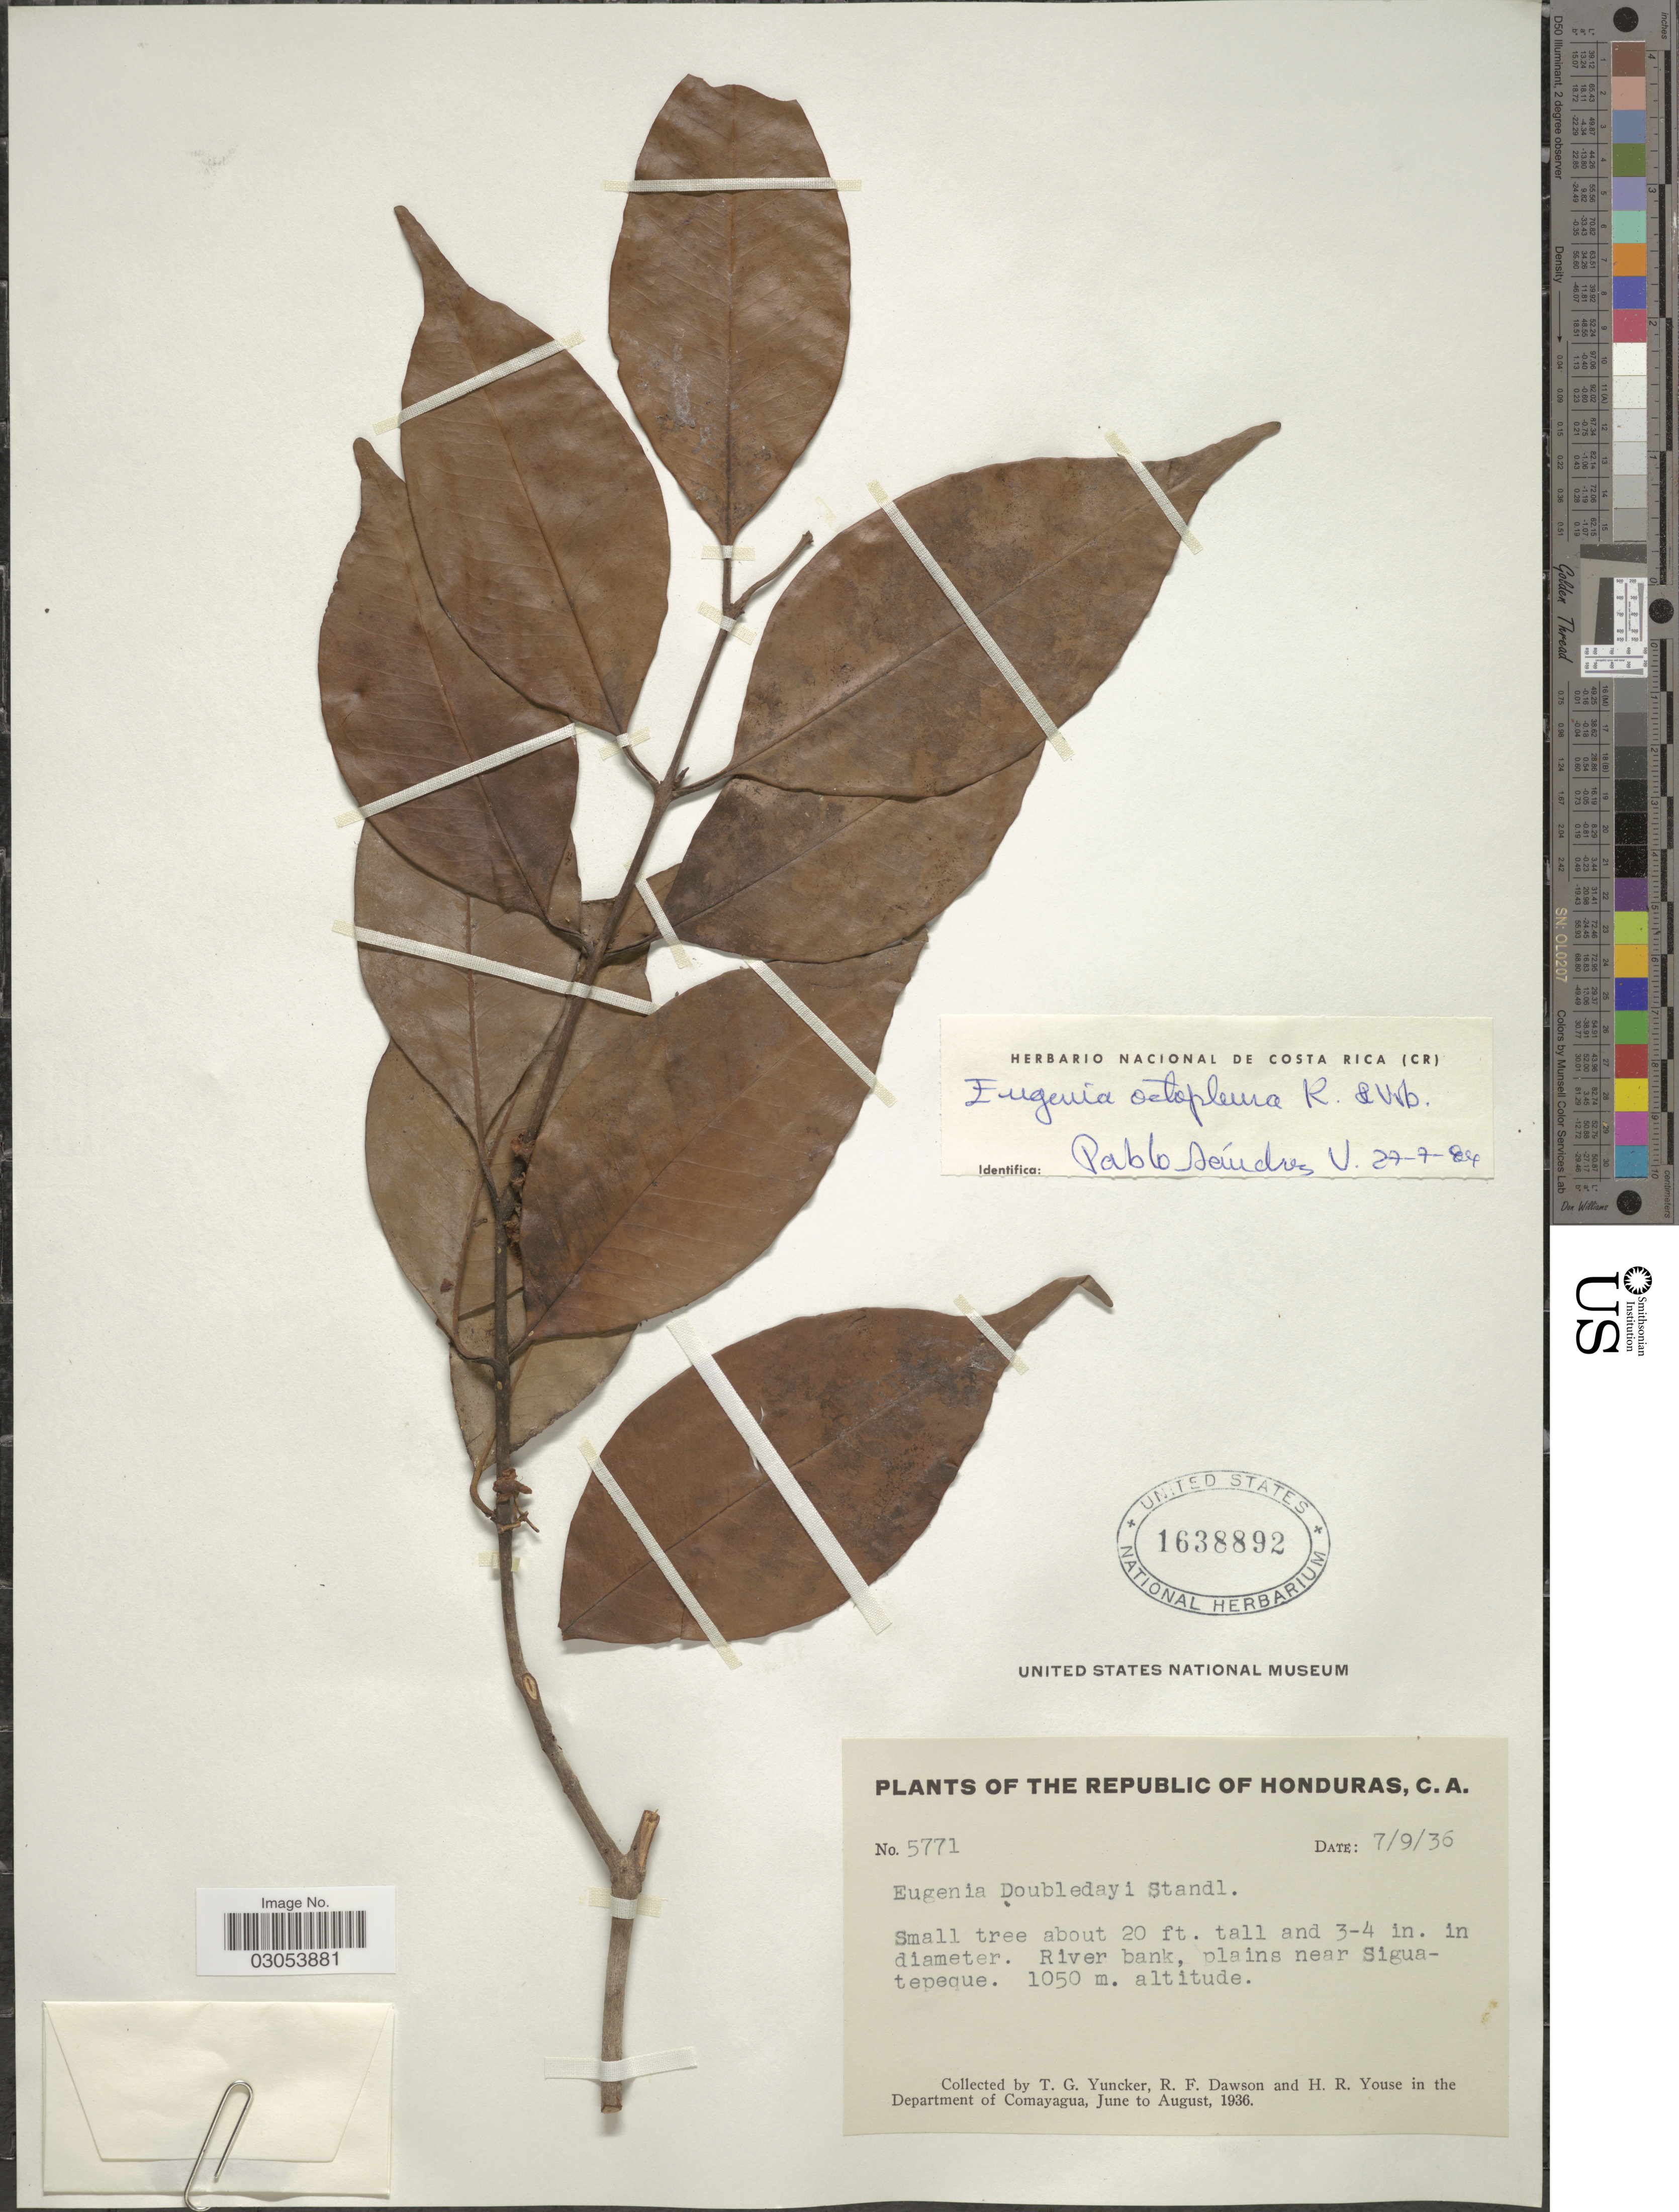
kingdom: Plantae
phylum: Tracheophyta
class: Magnoliopsida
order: Myrtales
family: Myrtaceae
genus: Eugenia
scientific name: Eugenia octopleura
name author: Krug & Urb.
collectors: T. G. Yuncker, R. F. Dawson & H. Youse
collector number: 5771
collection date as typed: Transcribed d/m/y: 7/9/36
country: Honduras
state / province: Comayagua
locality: River bank, plains near Siguatepeque. Department of Comayagua.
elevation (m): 1050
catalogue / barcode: US 1638892